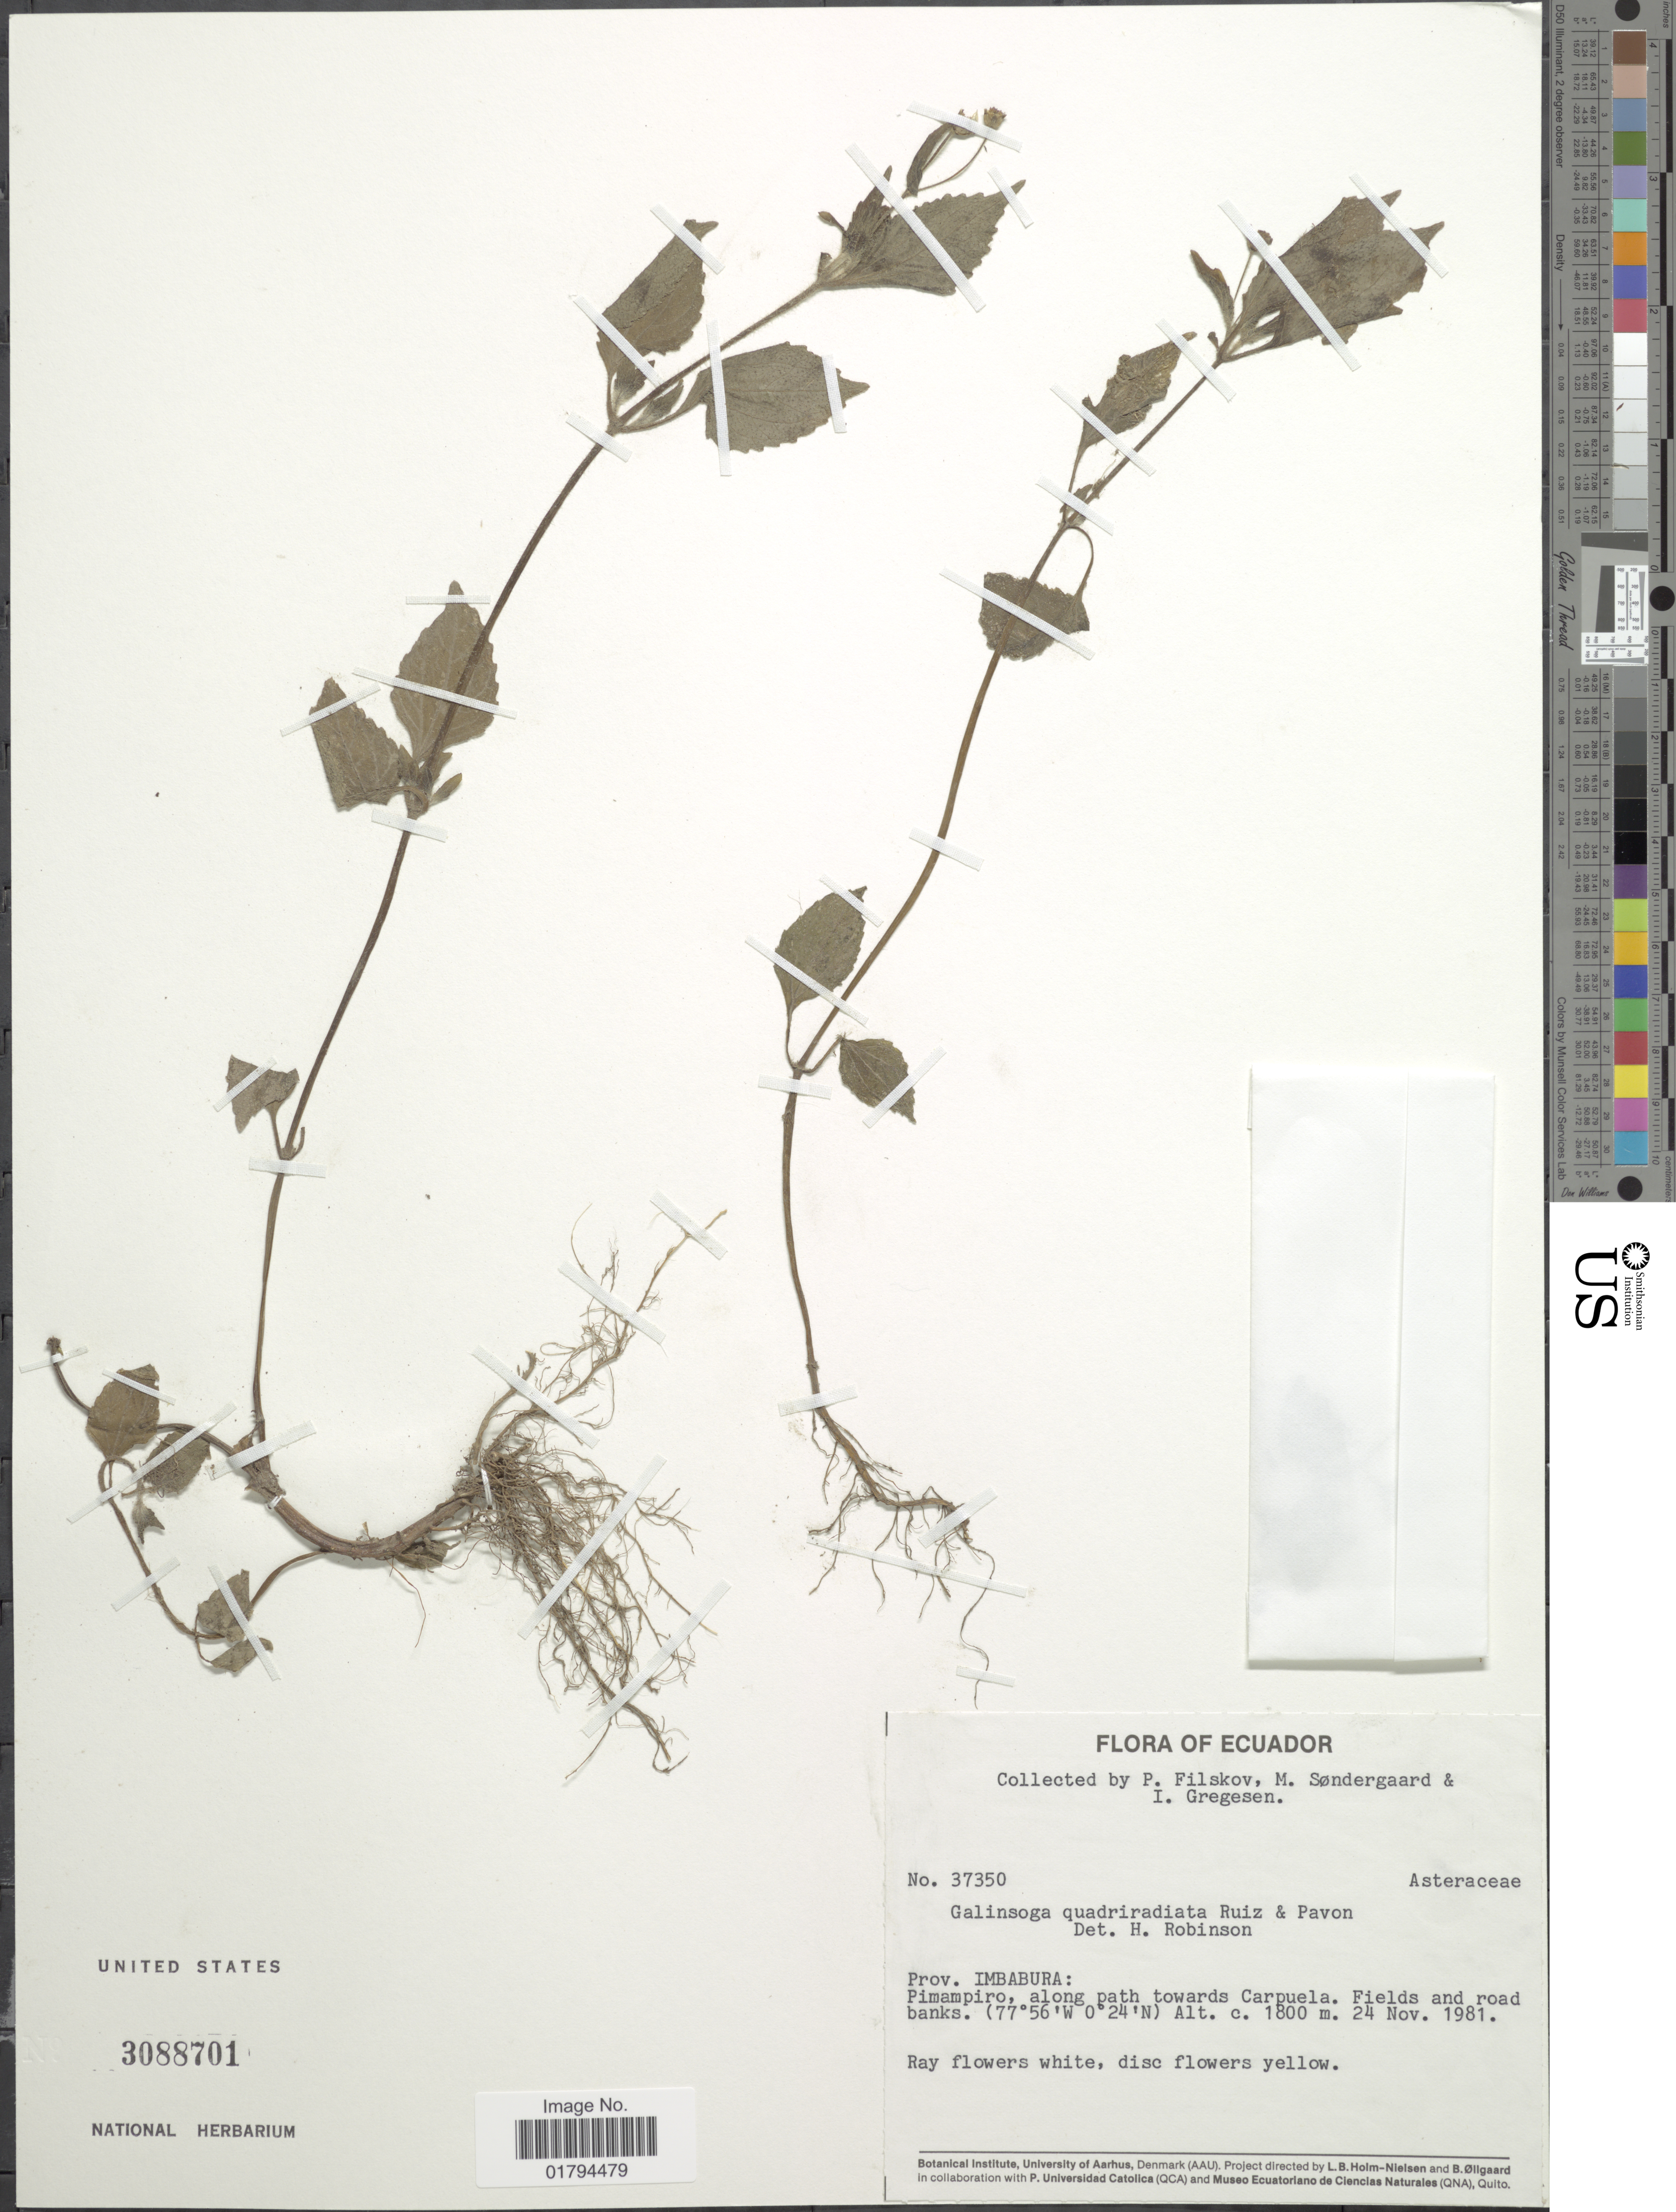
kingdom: Plantae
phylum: Tracheophyta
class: Magnoliopsida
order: Asterales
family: Asteraceae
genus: Galinsoga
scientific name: Galinsoga quadriradiata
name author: Ruiz & Pav.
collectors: P. Filskov, M. Sondergaard & I. Gregersen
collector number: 37350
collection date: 1981-11-24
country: Ecuador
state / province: Imbabura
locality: Pimanpiro, along path towards Carpuelo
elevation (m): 1800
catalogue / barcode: US 3088701